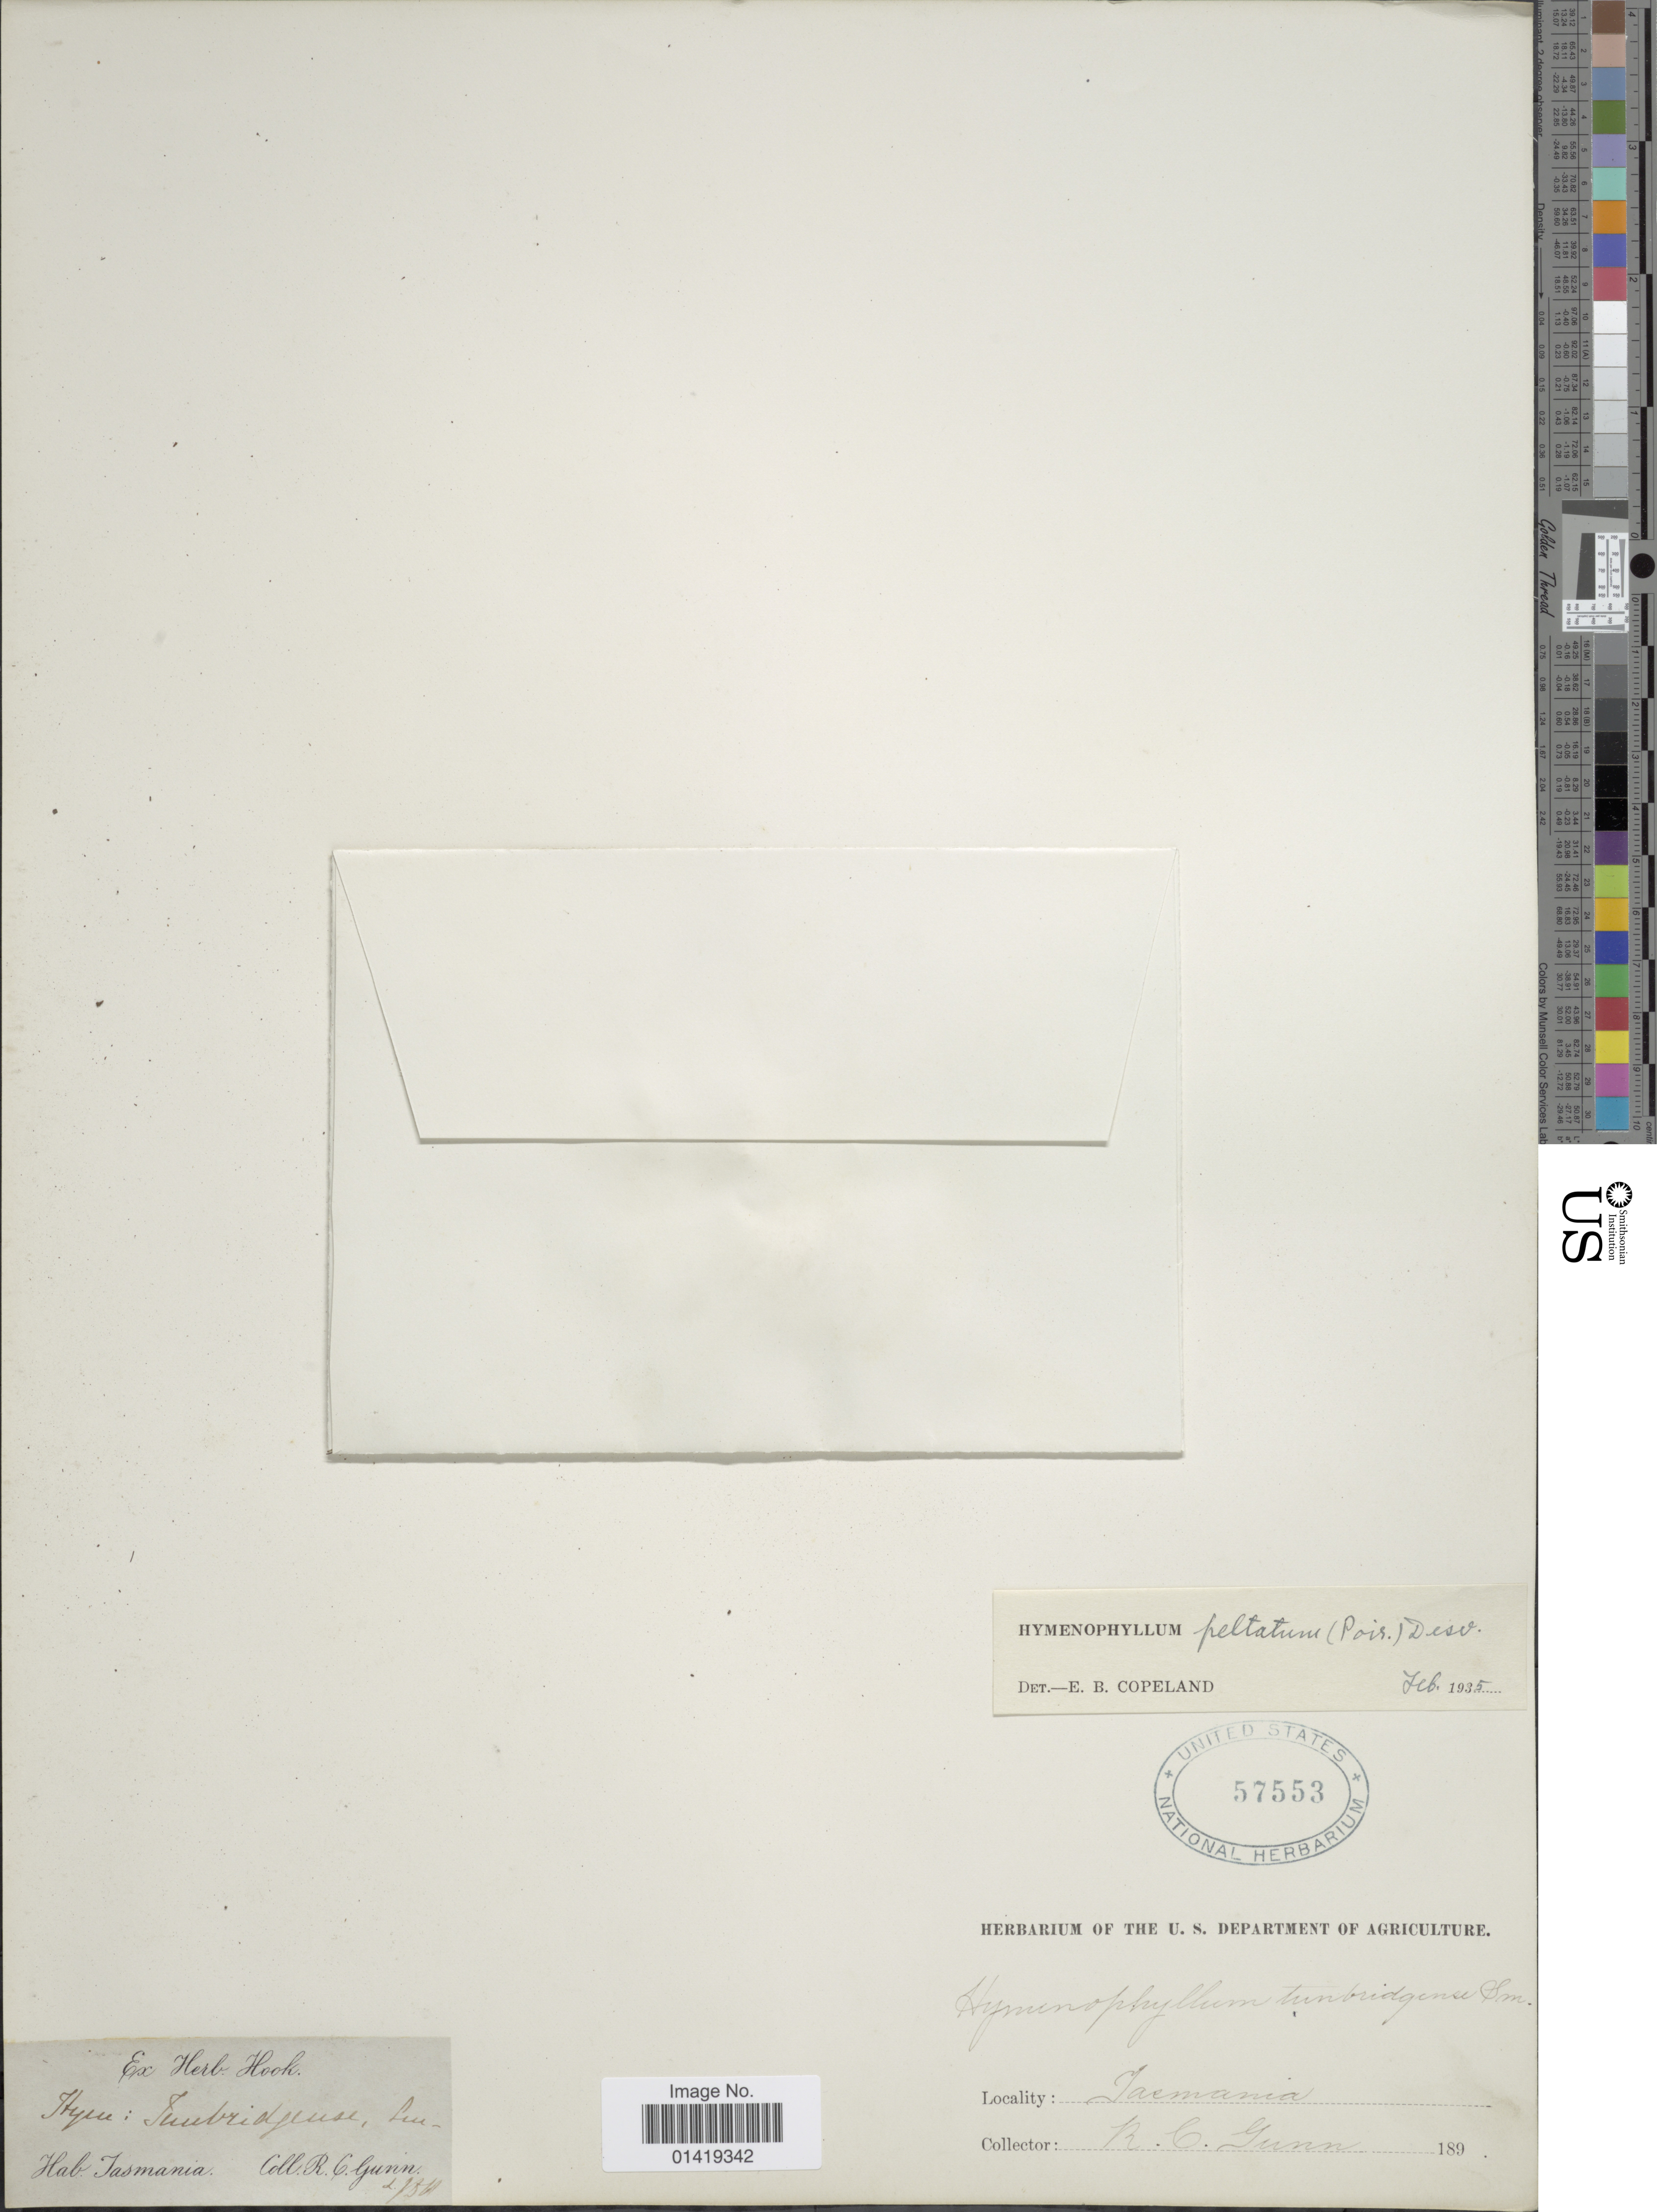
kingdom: Plantae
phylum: Tracheophyta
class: Polypodiopsida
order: Hymenophyllales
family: Hymenophyllaceae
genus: Hymenophyllum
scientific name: Hymenophyllum peltatum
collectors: R. Gunn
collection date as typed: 189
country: Australia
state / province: Tasmania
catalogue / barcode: US 57553